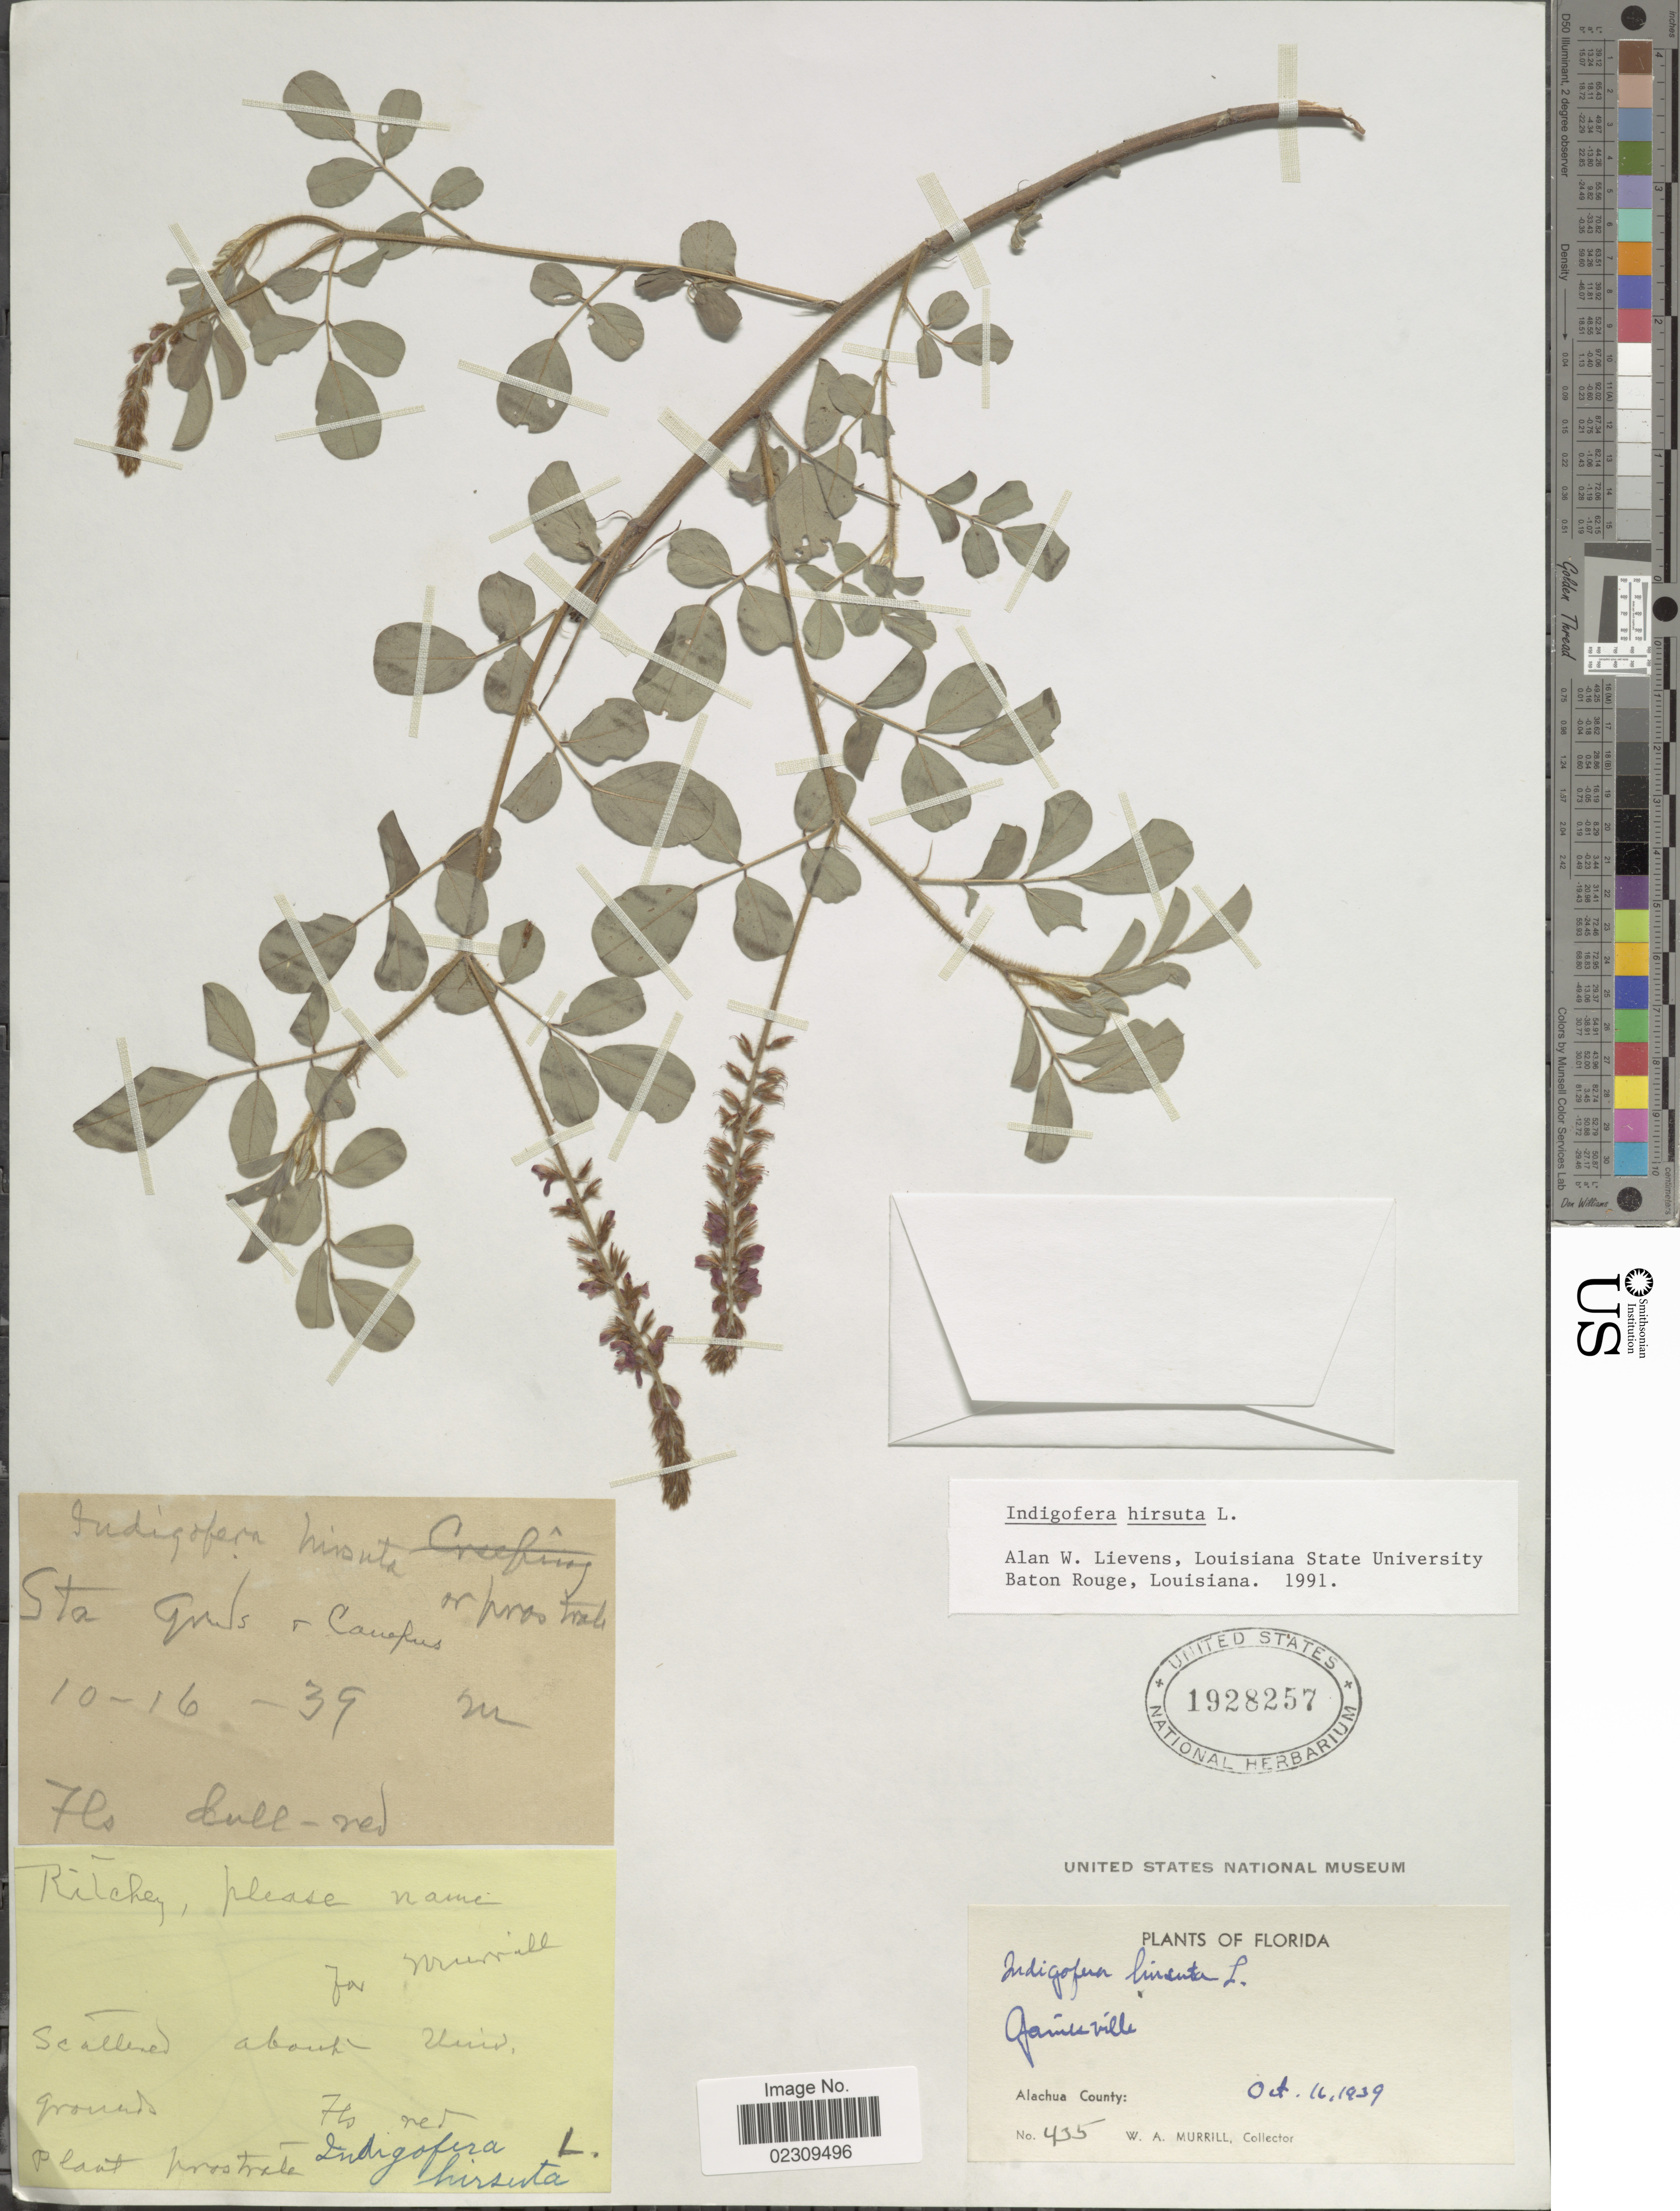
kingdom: Plantae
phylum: Tracheophyta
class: Magnoliopsida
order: Fabales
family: Fabaceae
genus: Indigofera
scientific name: Indigofera hirsuta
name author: L.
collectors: W. A. Murrill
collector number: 435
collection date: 1939-10-16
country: United States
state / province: Florida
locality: Gainesville, Alachua County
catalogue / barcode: US 1928257